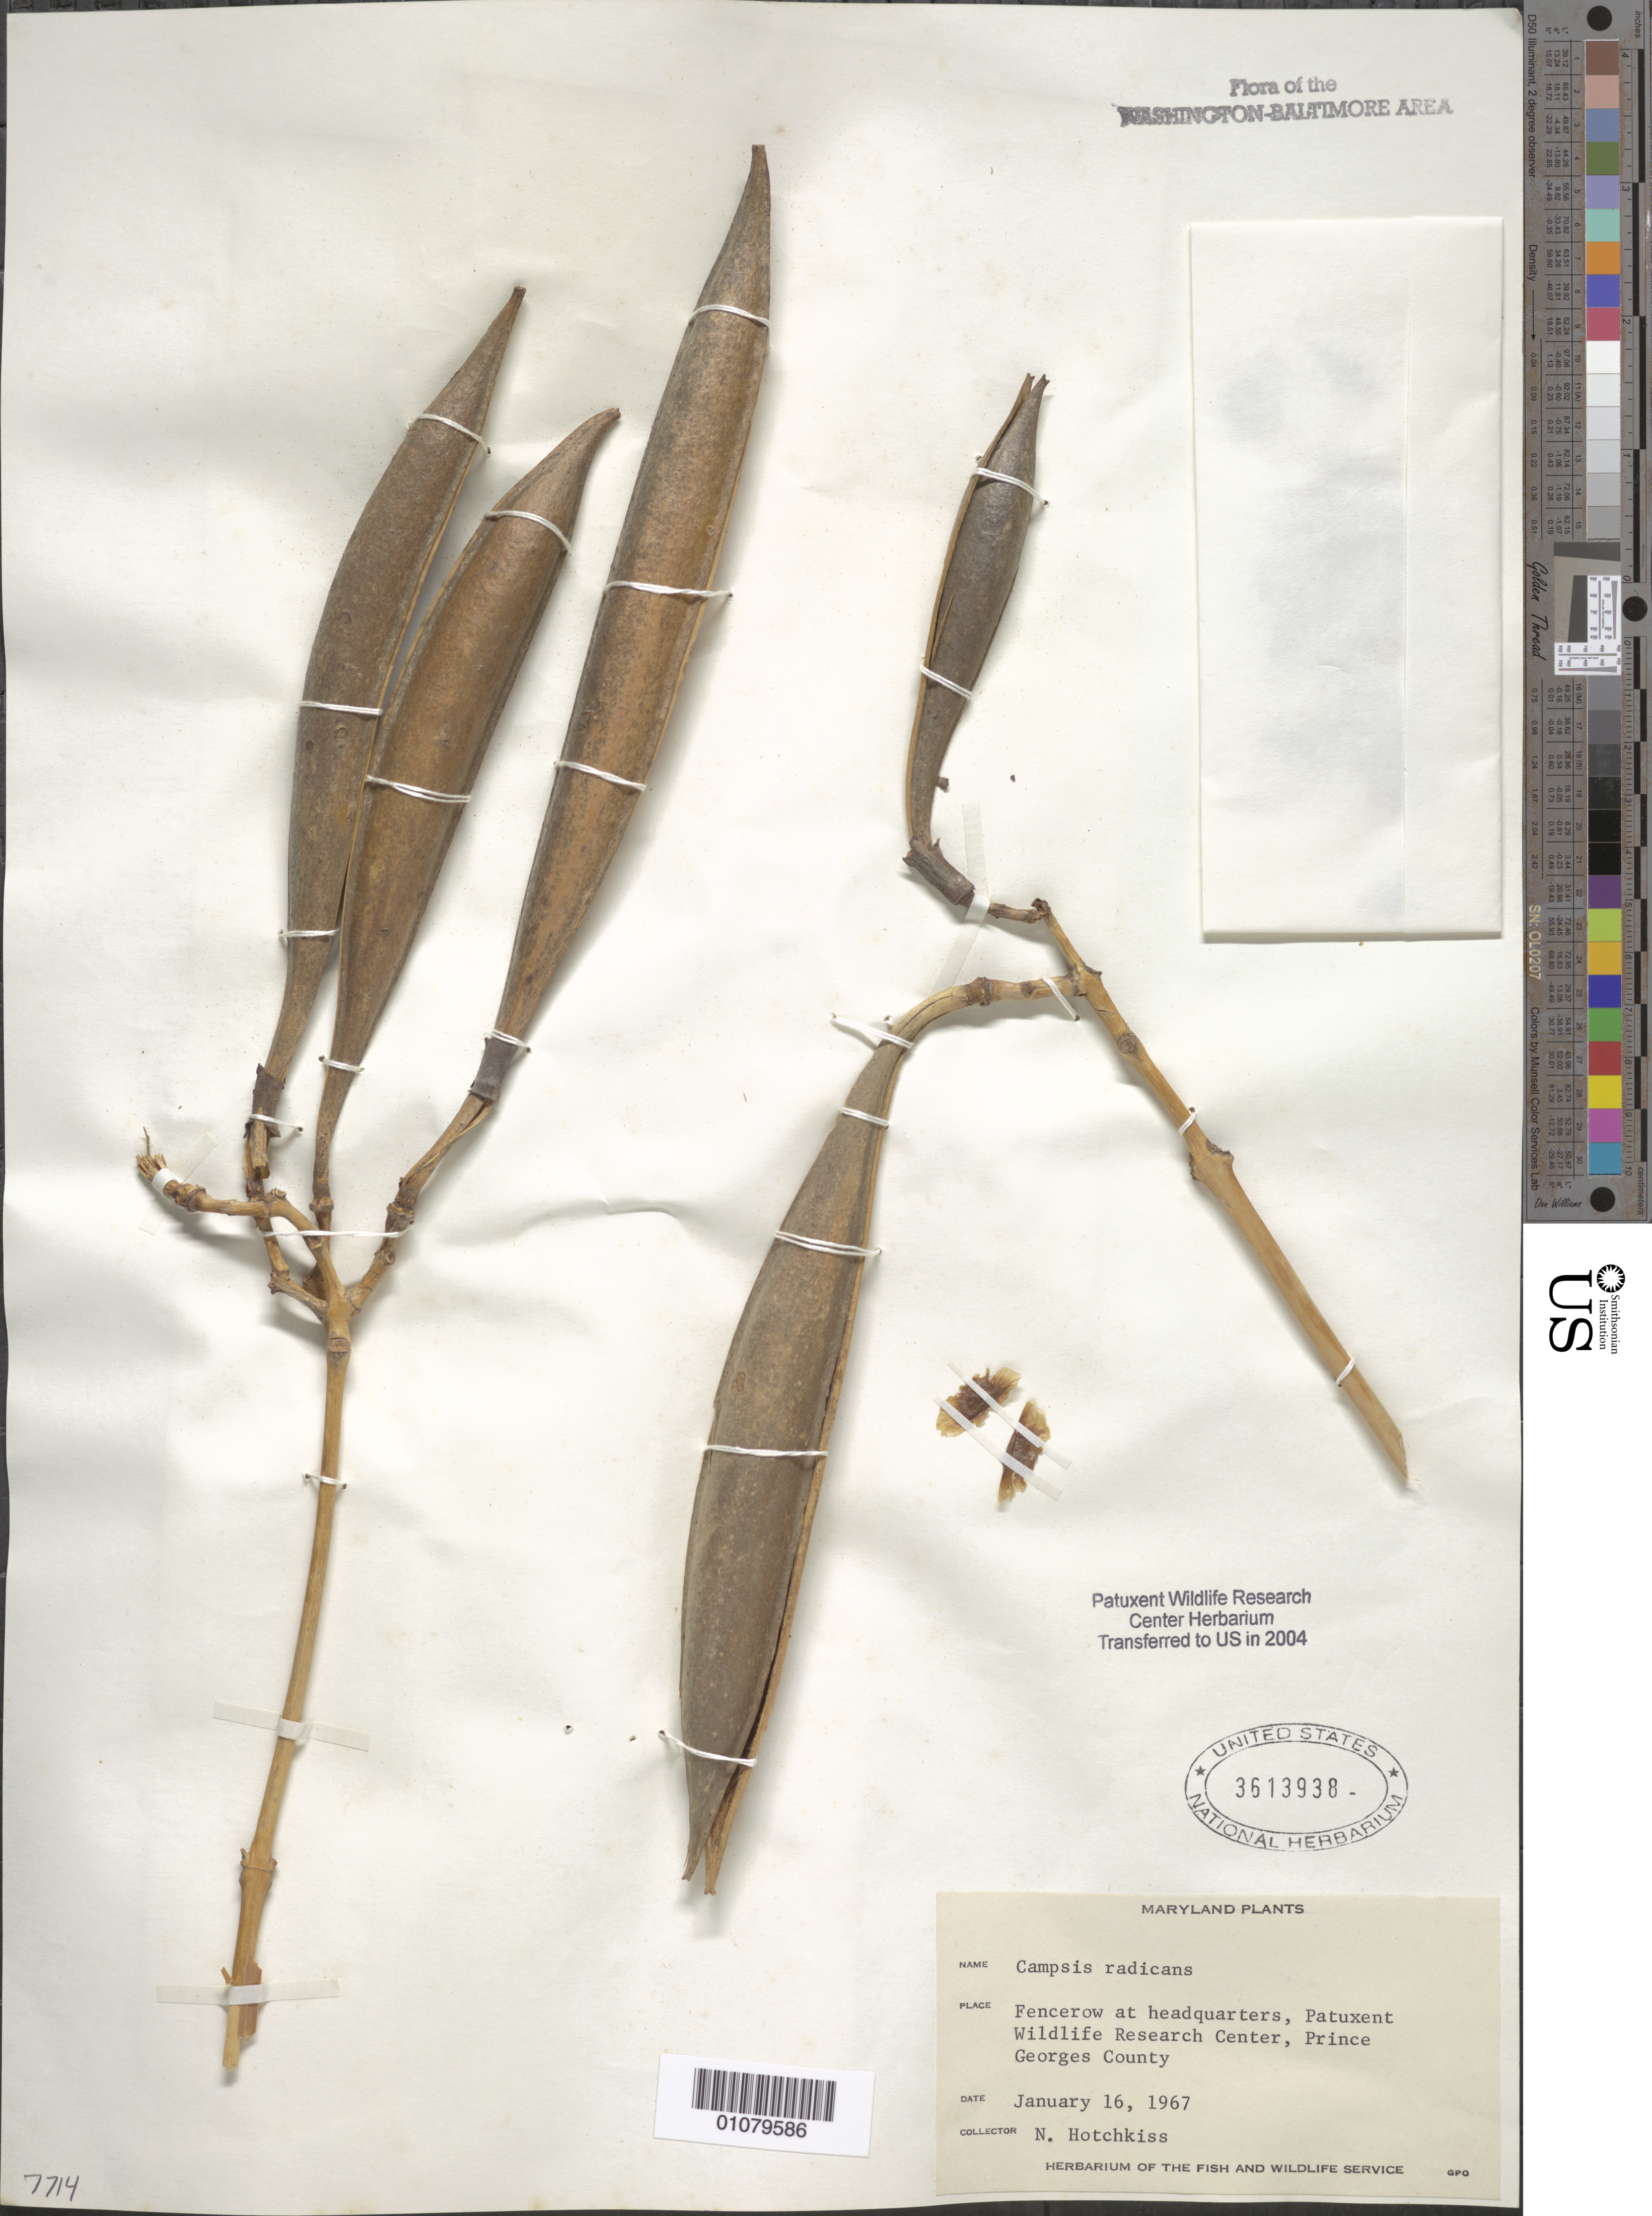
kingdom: Plantae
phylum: Tracheophyta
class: Magnoliopsida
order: Lamiales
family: Bignoniaceae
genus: Campsis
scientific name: Campsis radicans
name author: (L.) Seem.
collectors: N. Hotchkiss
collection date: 1967-01-16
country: United States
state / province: Maryland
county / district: Prince George's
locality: Patuxent Wildlife Refuge. Headquarters.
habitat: Fencerow.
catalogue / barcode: US 3613938